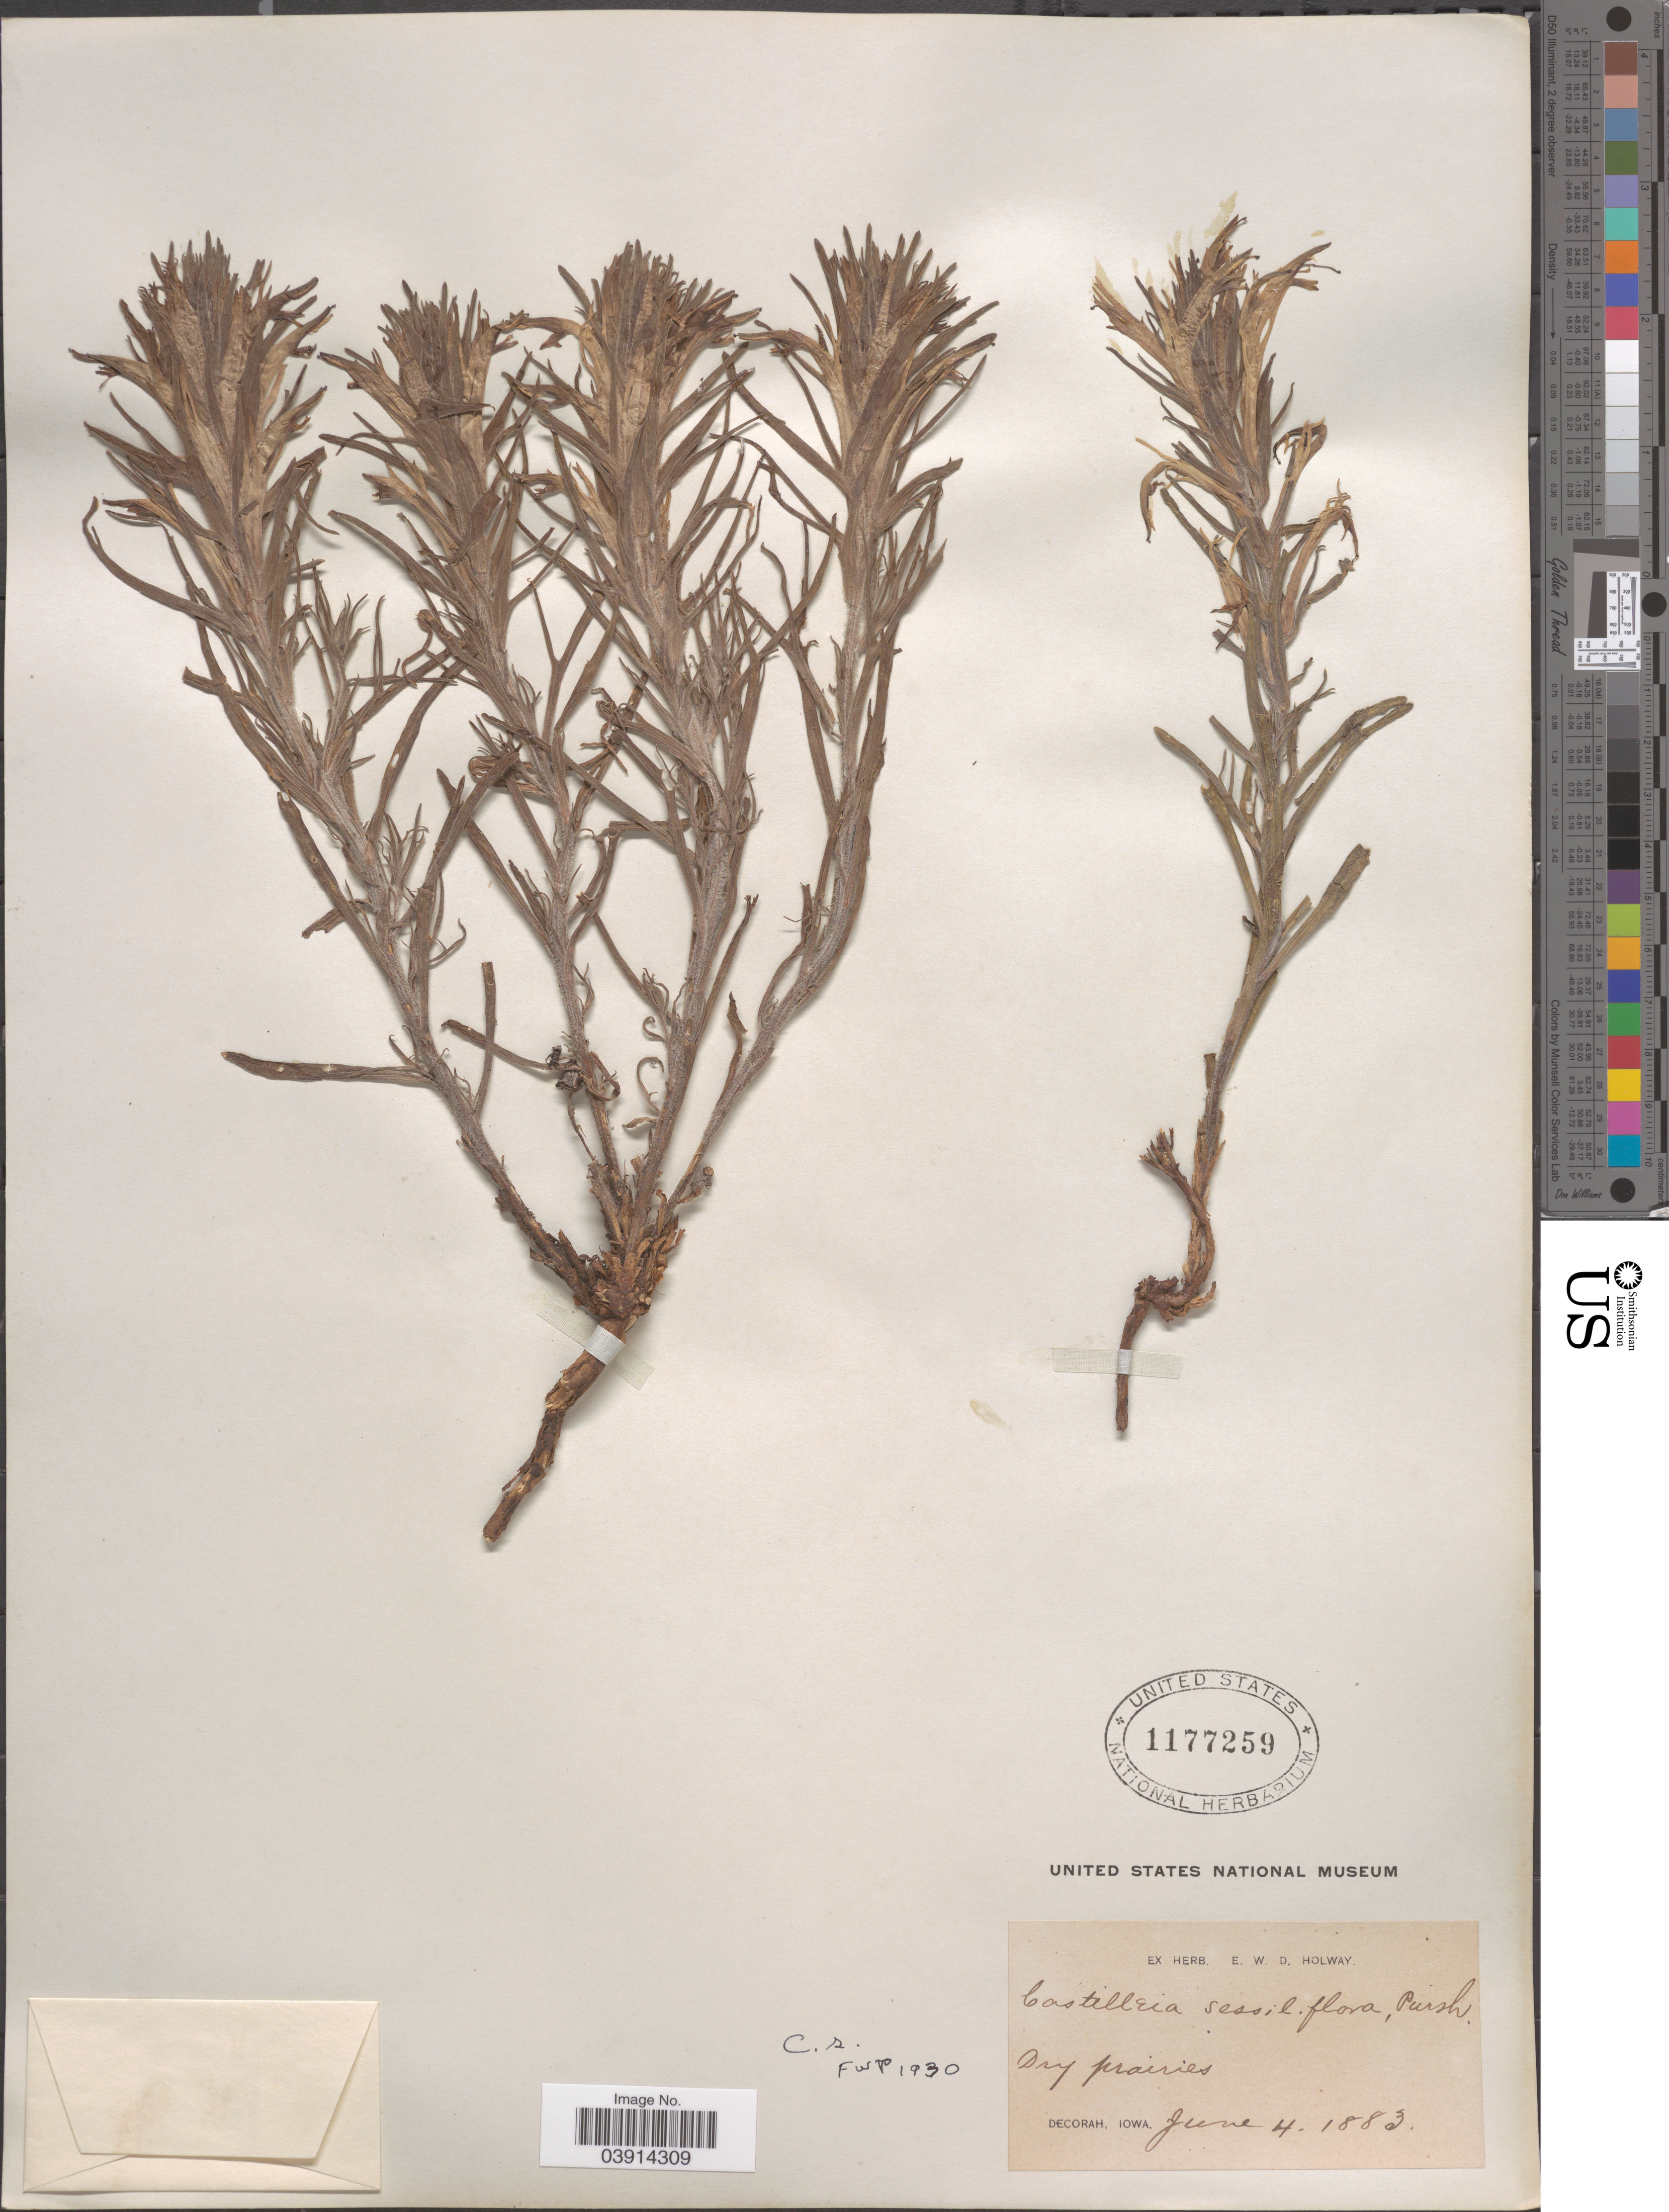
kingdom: Plantae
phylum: Tracheophyta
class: Magnoliopsida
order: Lamiales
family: Orobanchaceae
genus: Castilleja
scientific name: Castilleja sessiliflora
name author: Pursh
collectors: ex herb. E.W.D. Holway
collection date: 1883-06-04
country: United States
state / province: Iowa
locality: Decorah.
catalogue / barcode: US 1177259